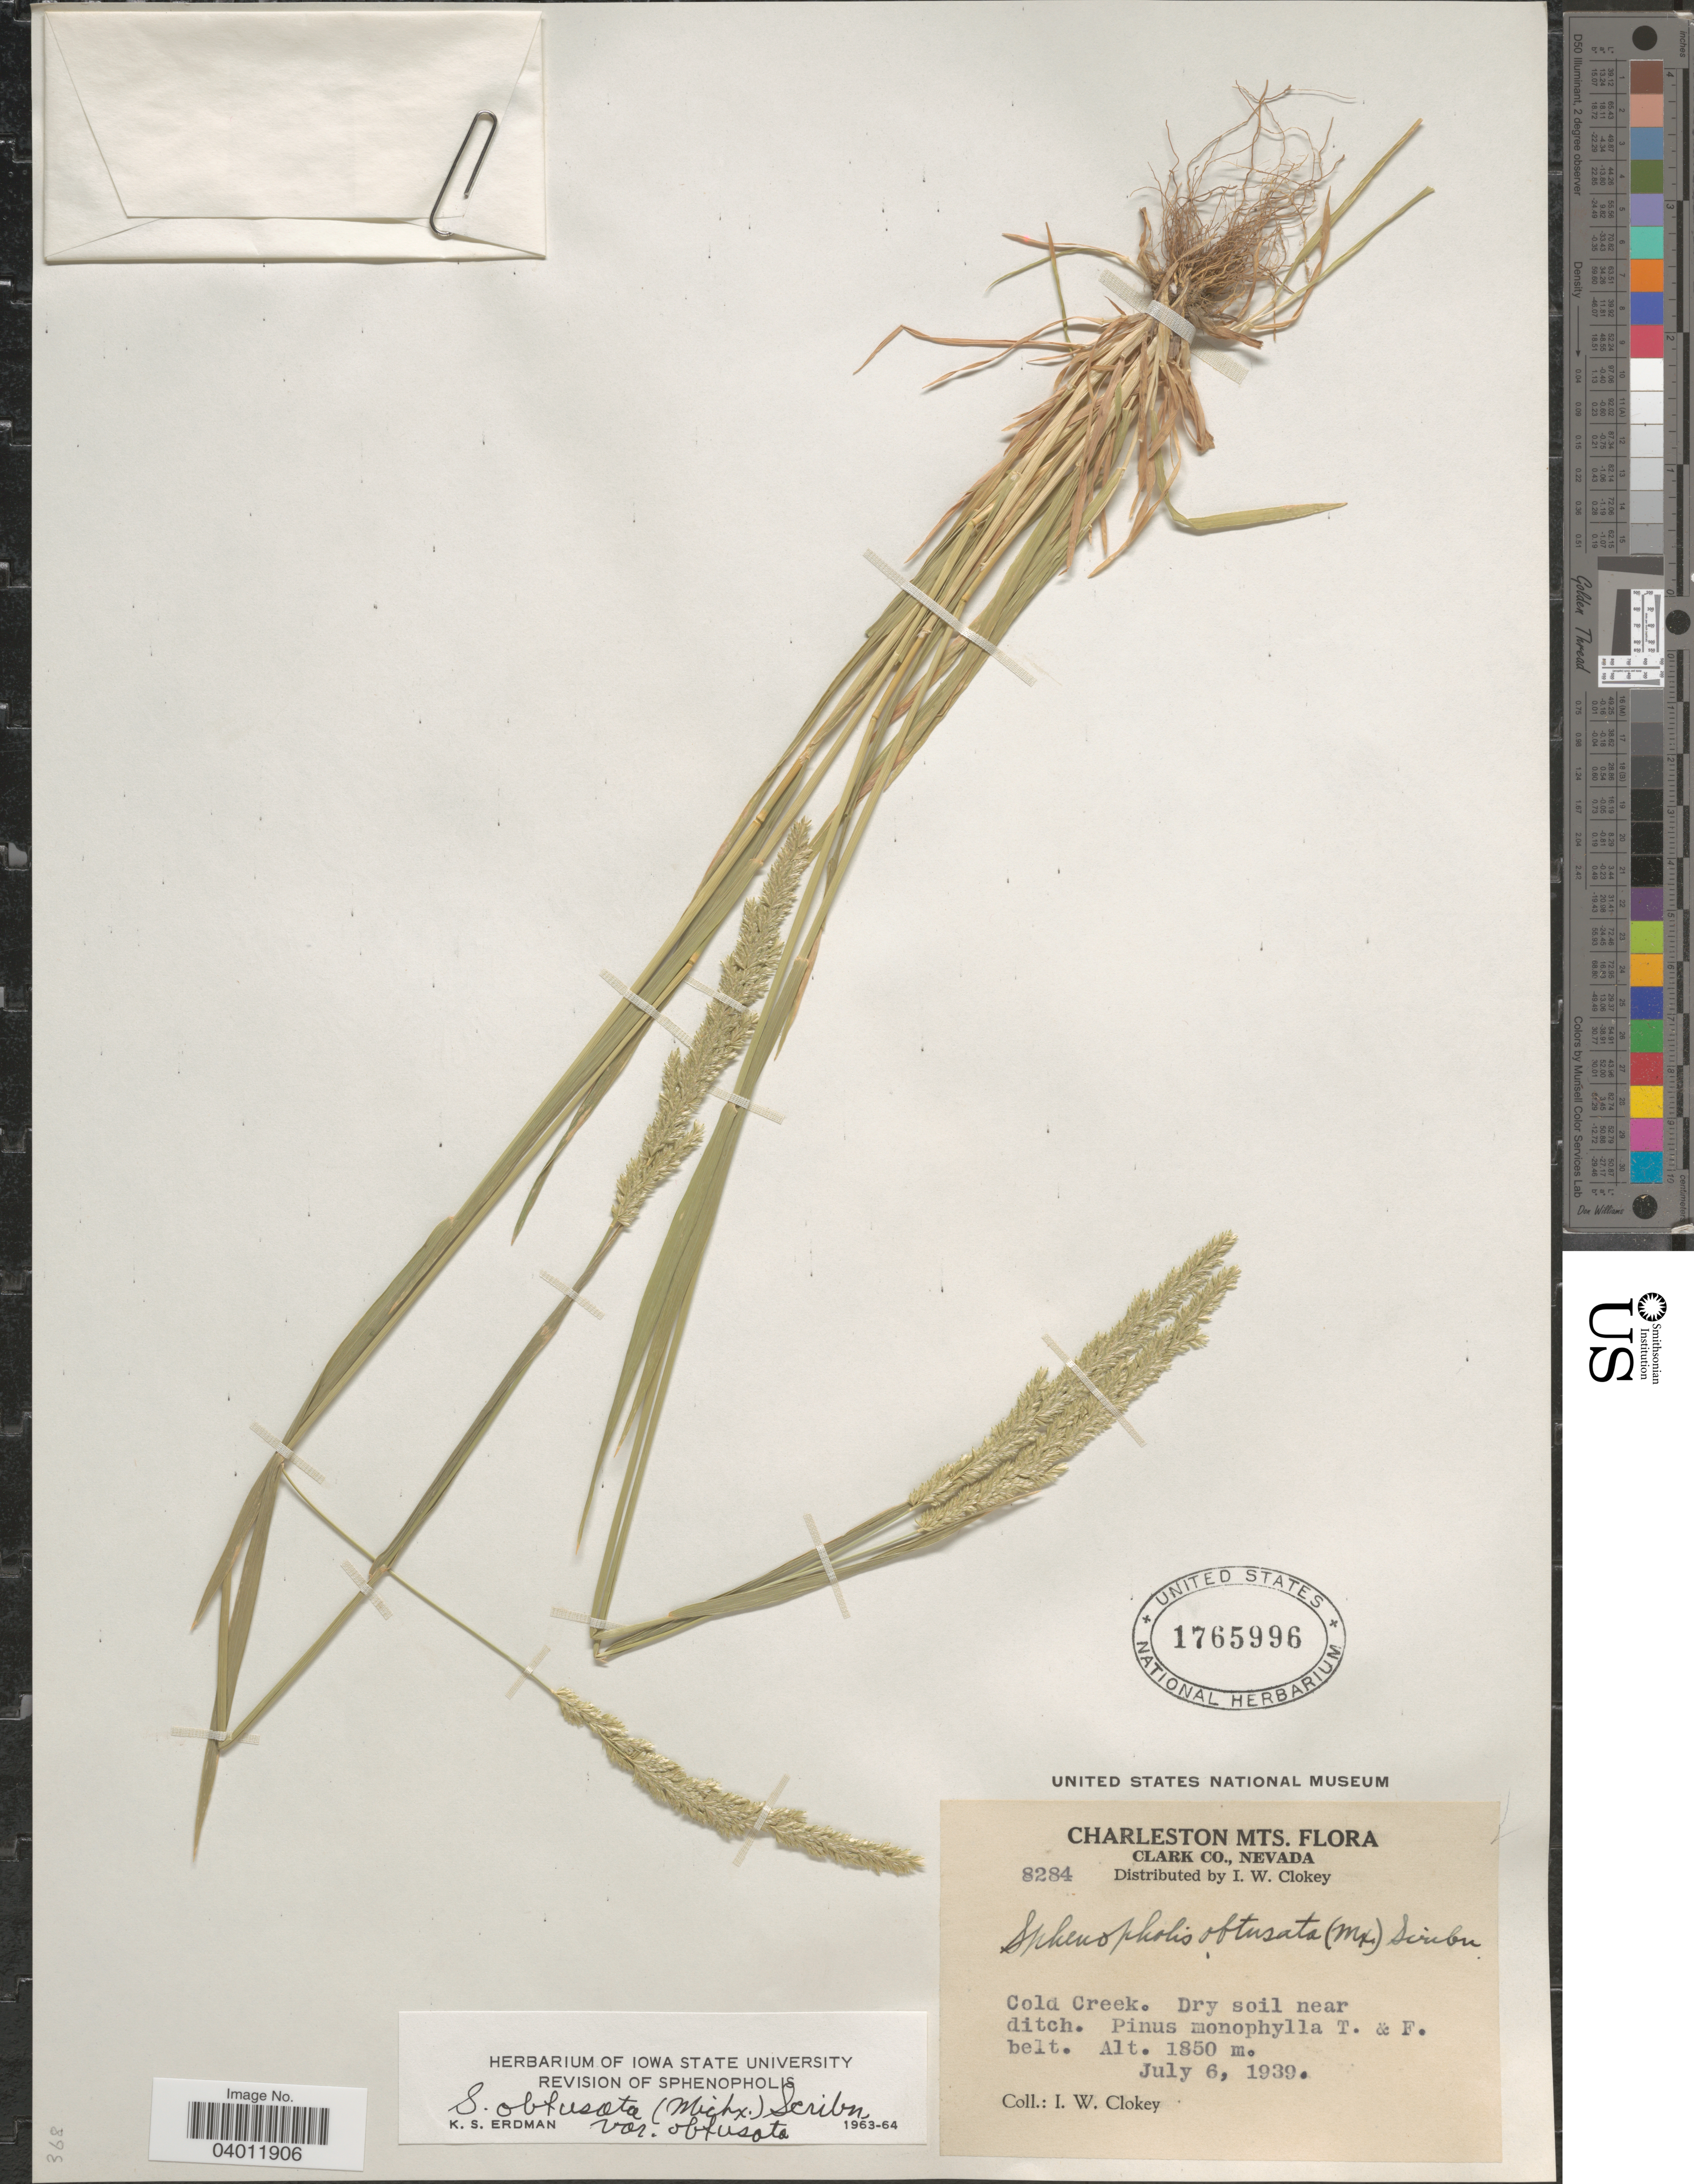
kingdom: Plantae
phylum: Tracheophyta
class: Liliopsida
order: Poales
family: Poaceae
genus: Sphenopholis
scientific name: Sphenopholis obtusata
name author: (Michx.) Scribn.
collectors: I. W. Clokey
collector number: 8284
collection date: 1939-07-06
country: United States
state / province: Nevada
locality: Charleston Mts. Clark Co. Cold Creek.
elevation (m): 1850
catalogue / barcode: US 1765996